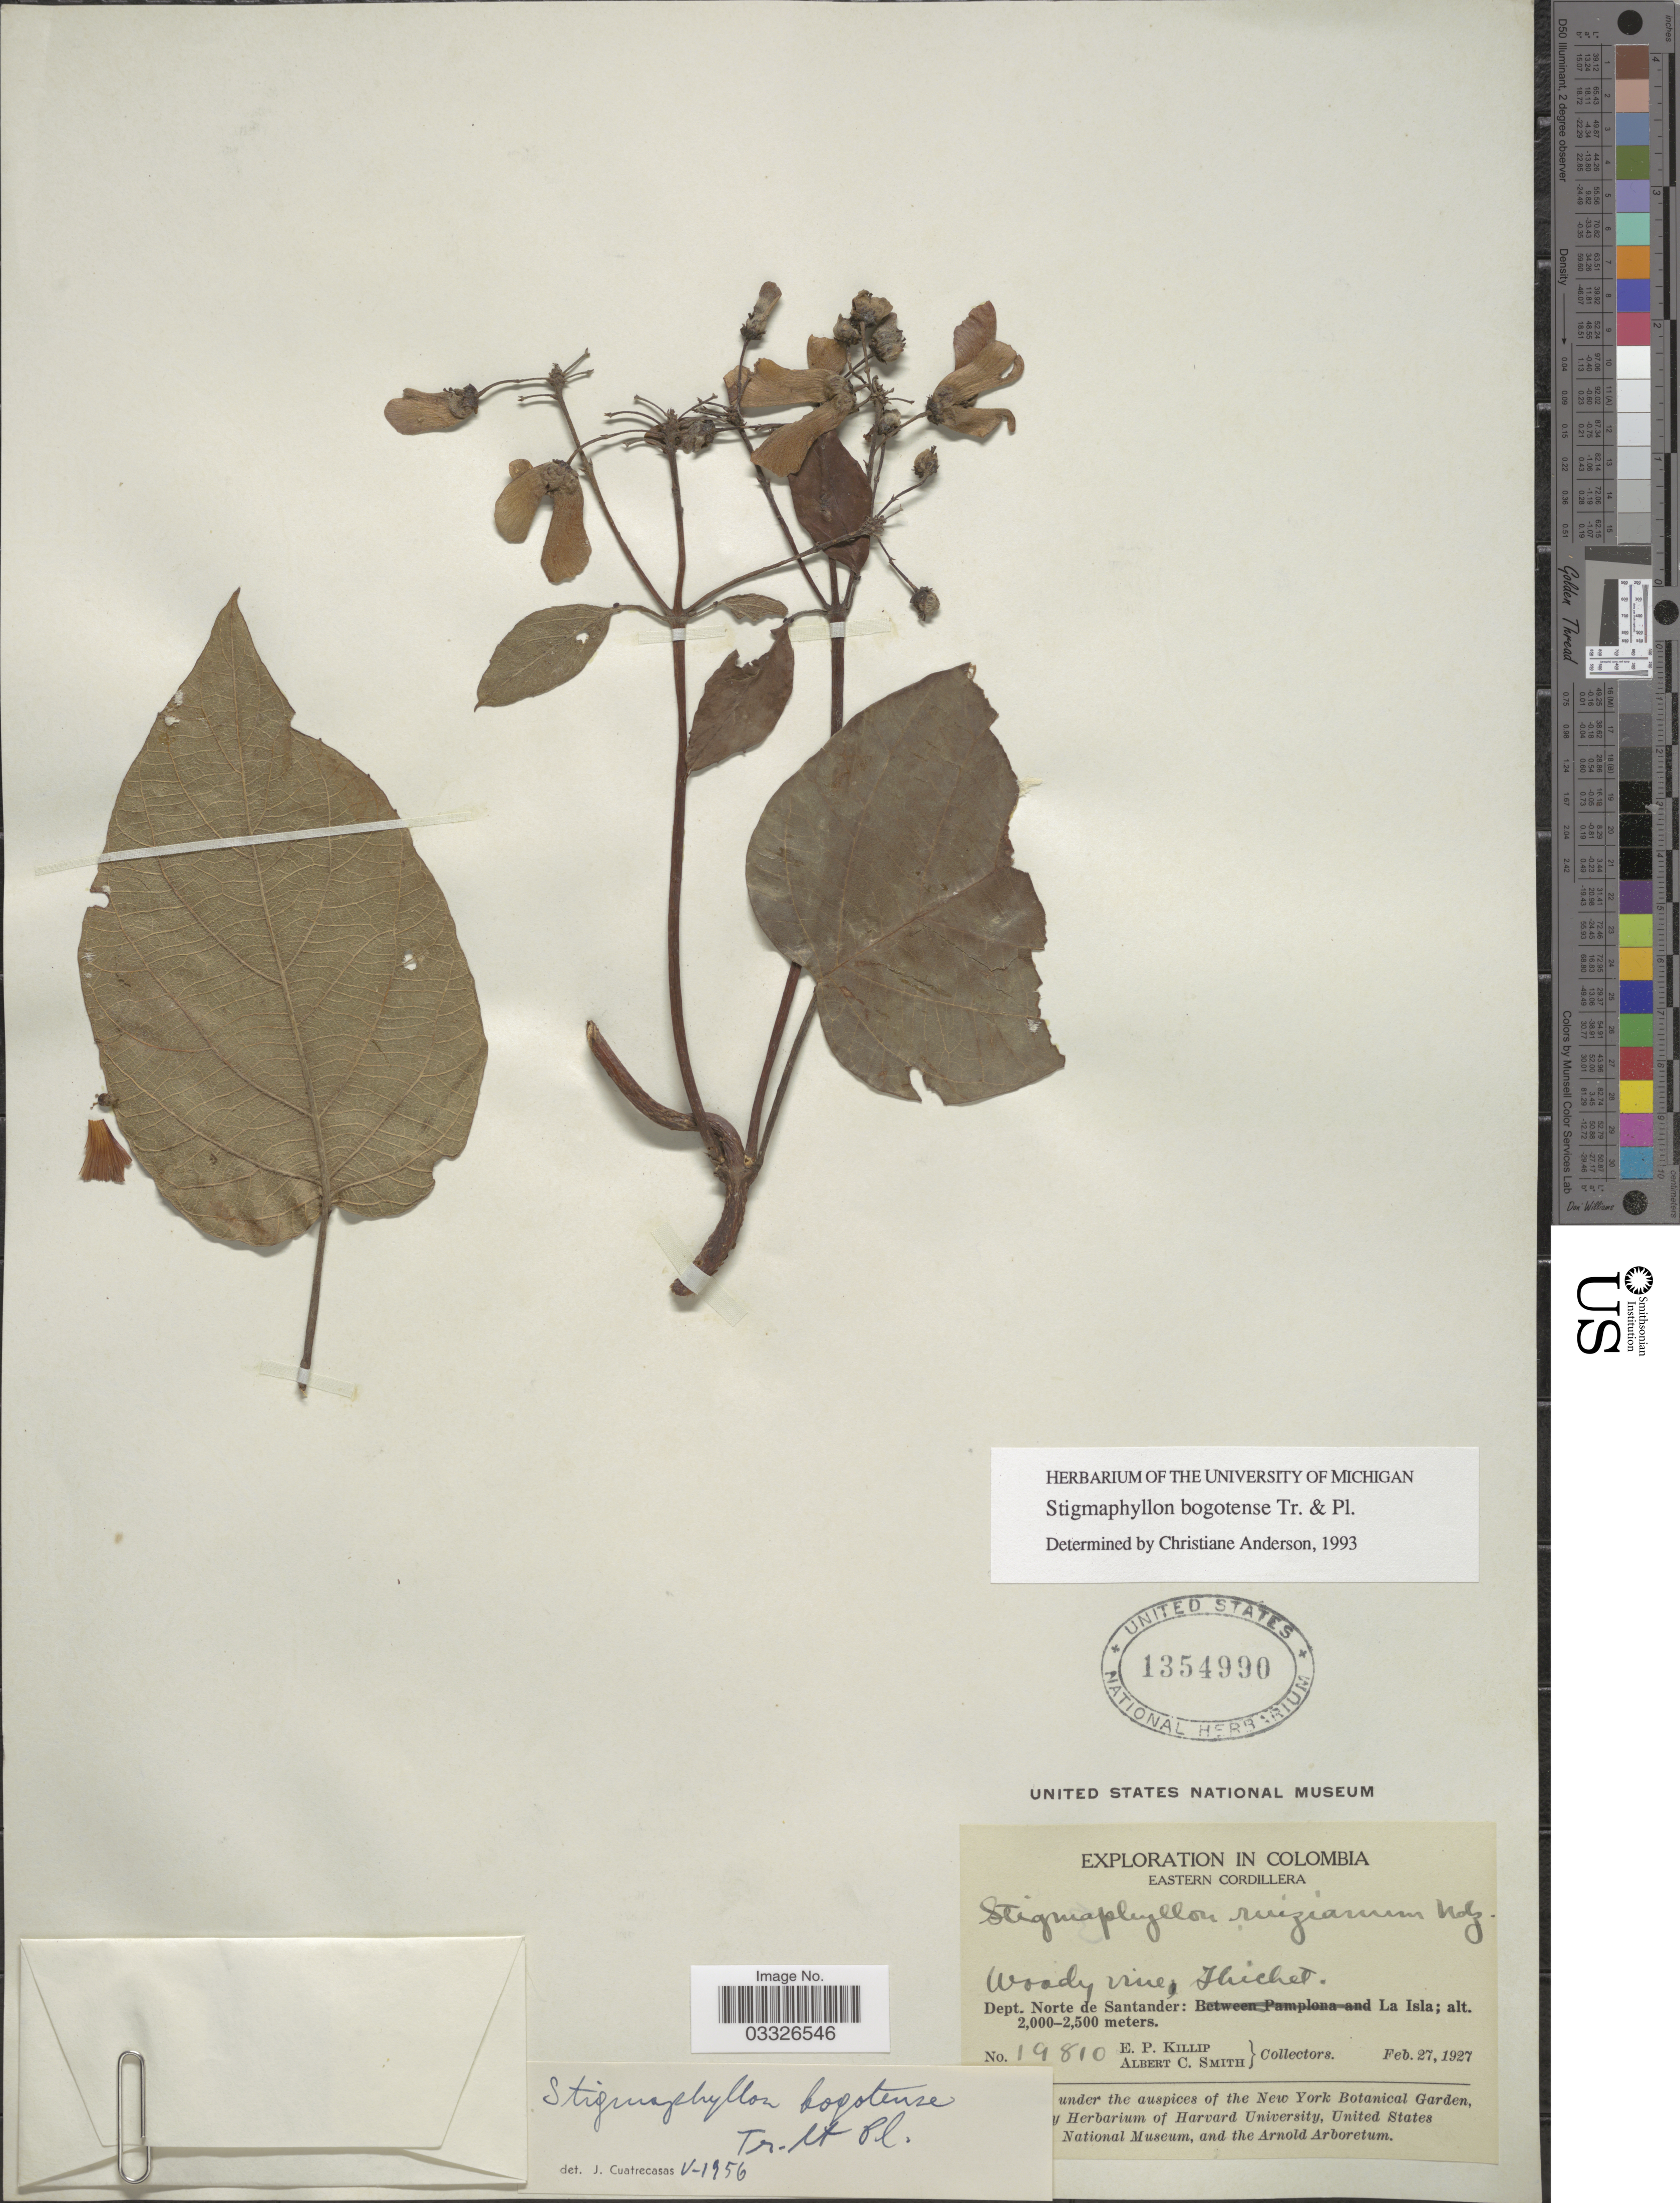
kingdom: Plantae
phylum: Tracheophyta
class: Magnoliopsida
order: Malpighiales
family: Malpighiaceae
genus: Stigmaphyllon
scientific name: Stigmaphyllon bogotense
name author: Triana & Planch.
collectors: E. P. Killip & A. C. Smith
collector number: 19810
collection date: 1927-02-27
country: Colombia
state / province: Norte de Santander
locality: Eastern Cordillera. Dept. Norte de Santander: La Isla.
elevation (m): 2000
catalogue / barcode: US 1354990